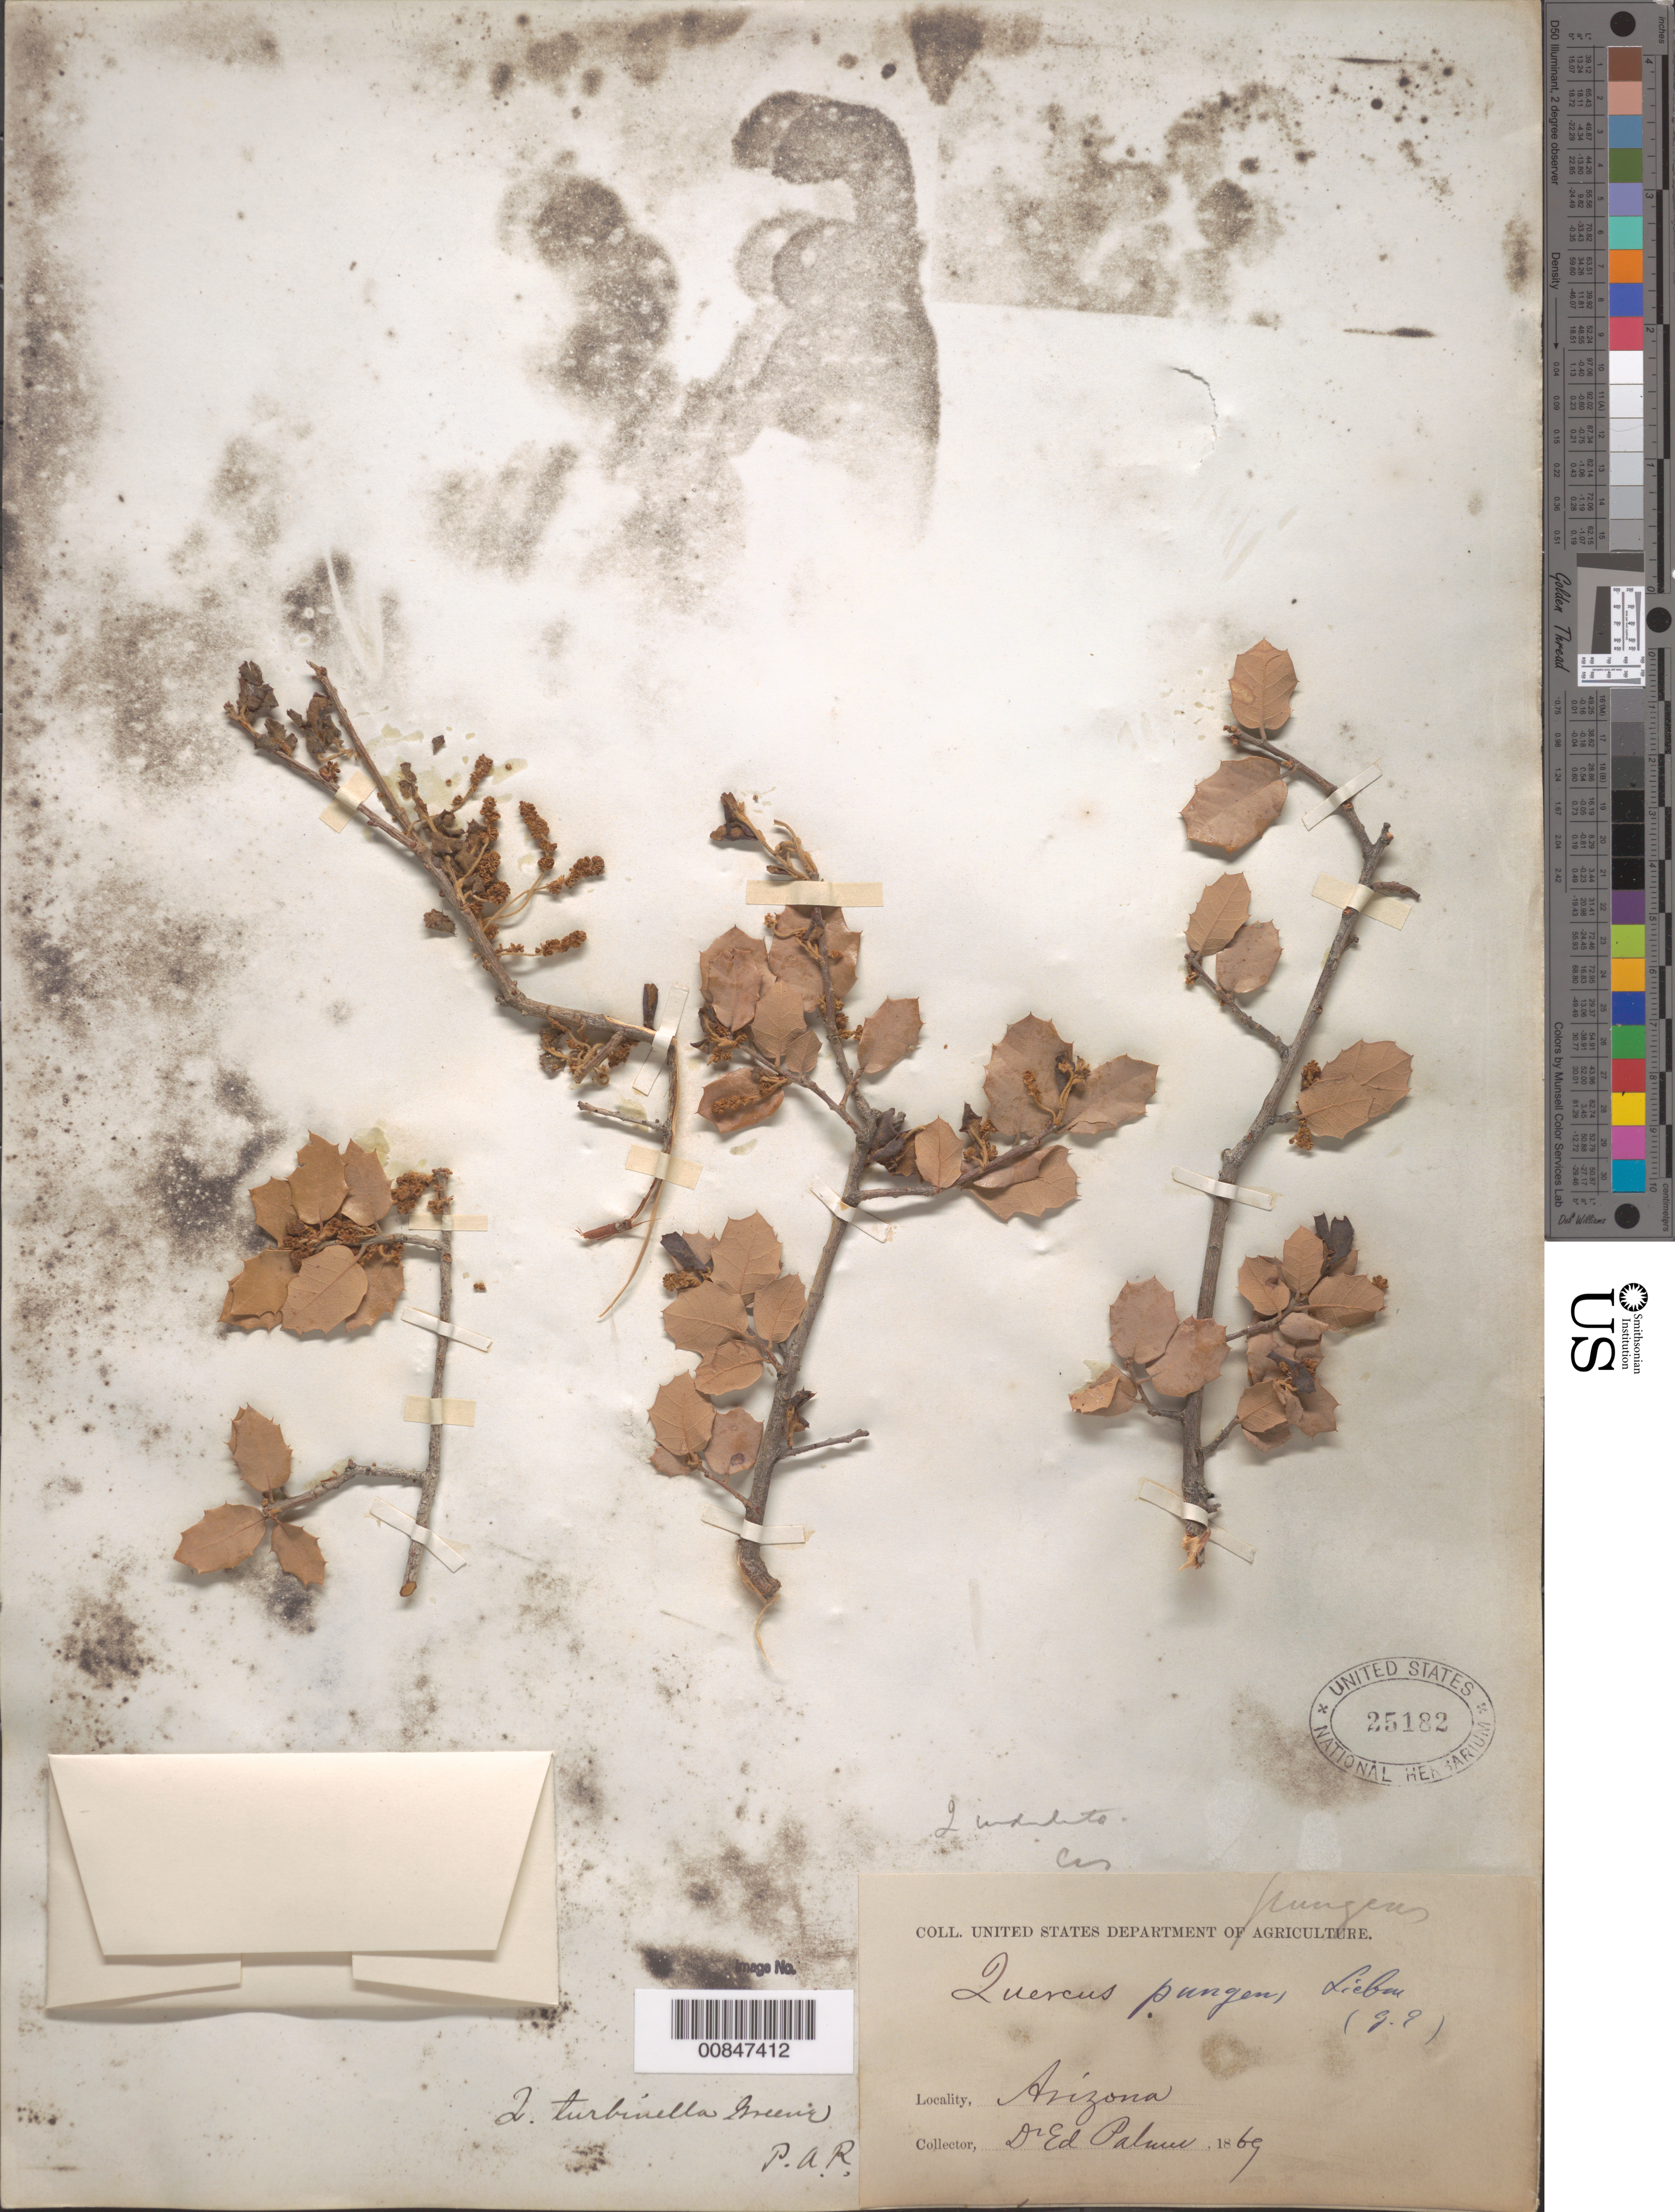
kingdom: Plantae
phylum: Tracheophyta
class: Magnoliopsida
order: Fagales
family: Fagaceae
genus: Quercus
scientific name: Quercus turbinella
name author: Greene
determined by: Rydberg, P. A.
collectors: E. Palmer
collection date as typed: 1869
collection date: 1869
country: United States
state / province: Arizona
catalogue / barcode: US 25182